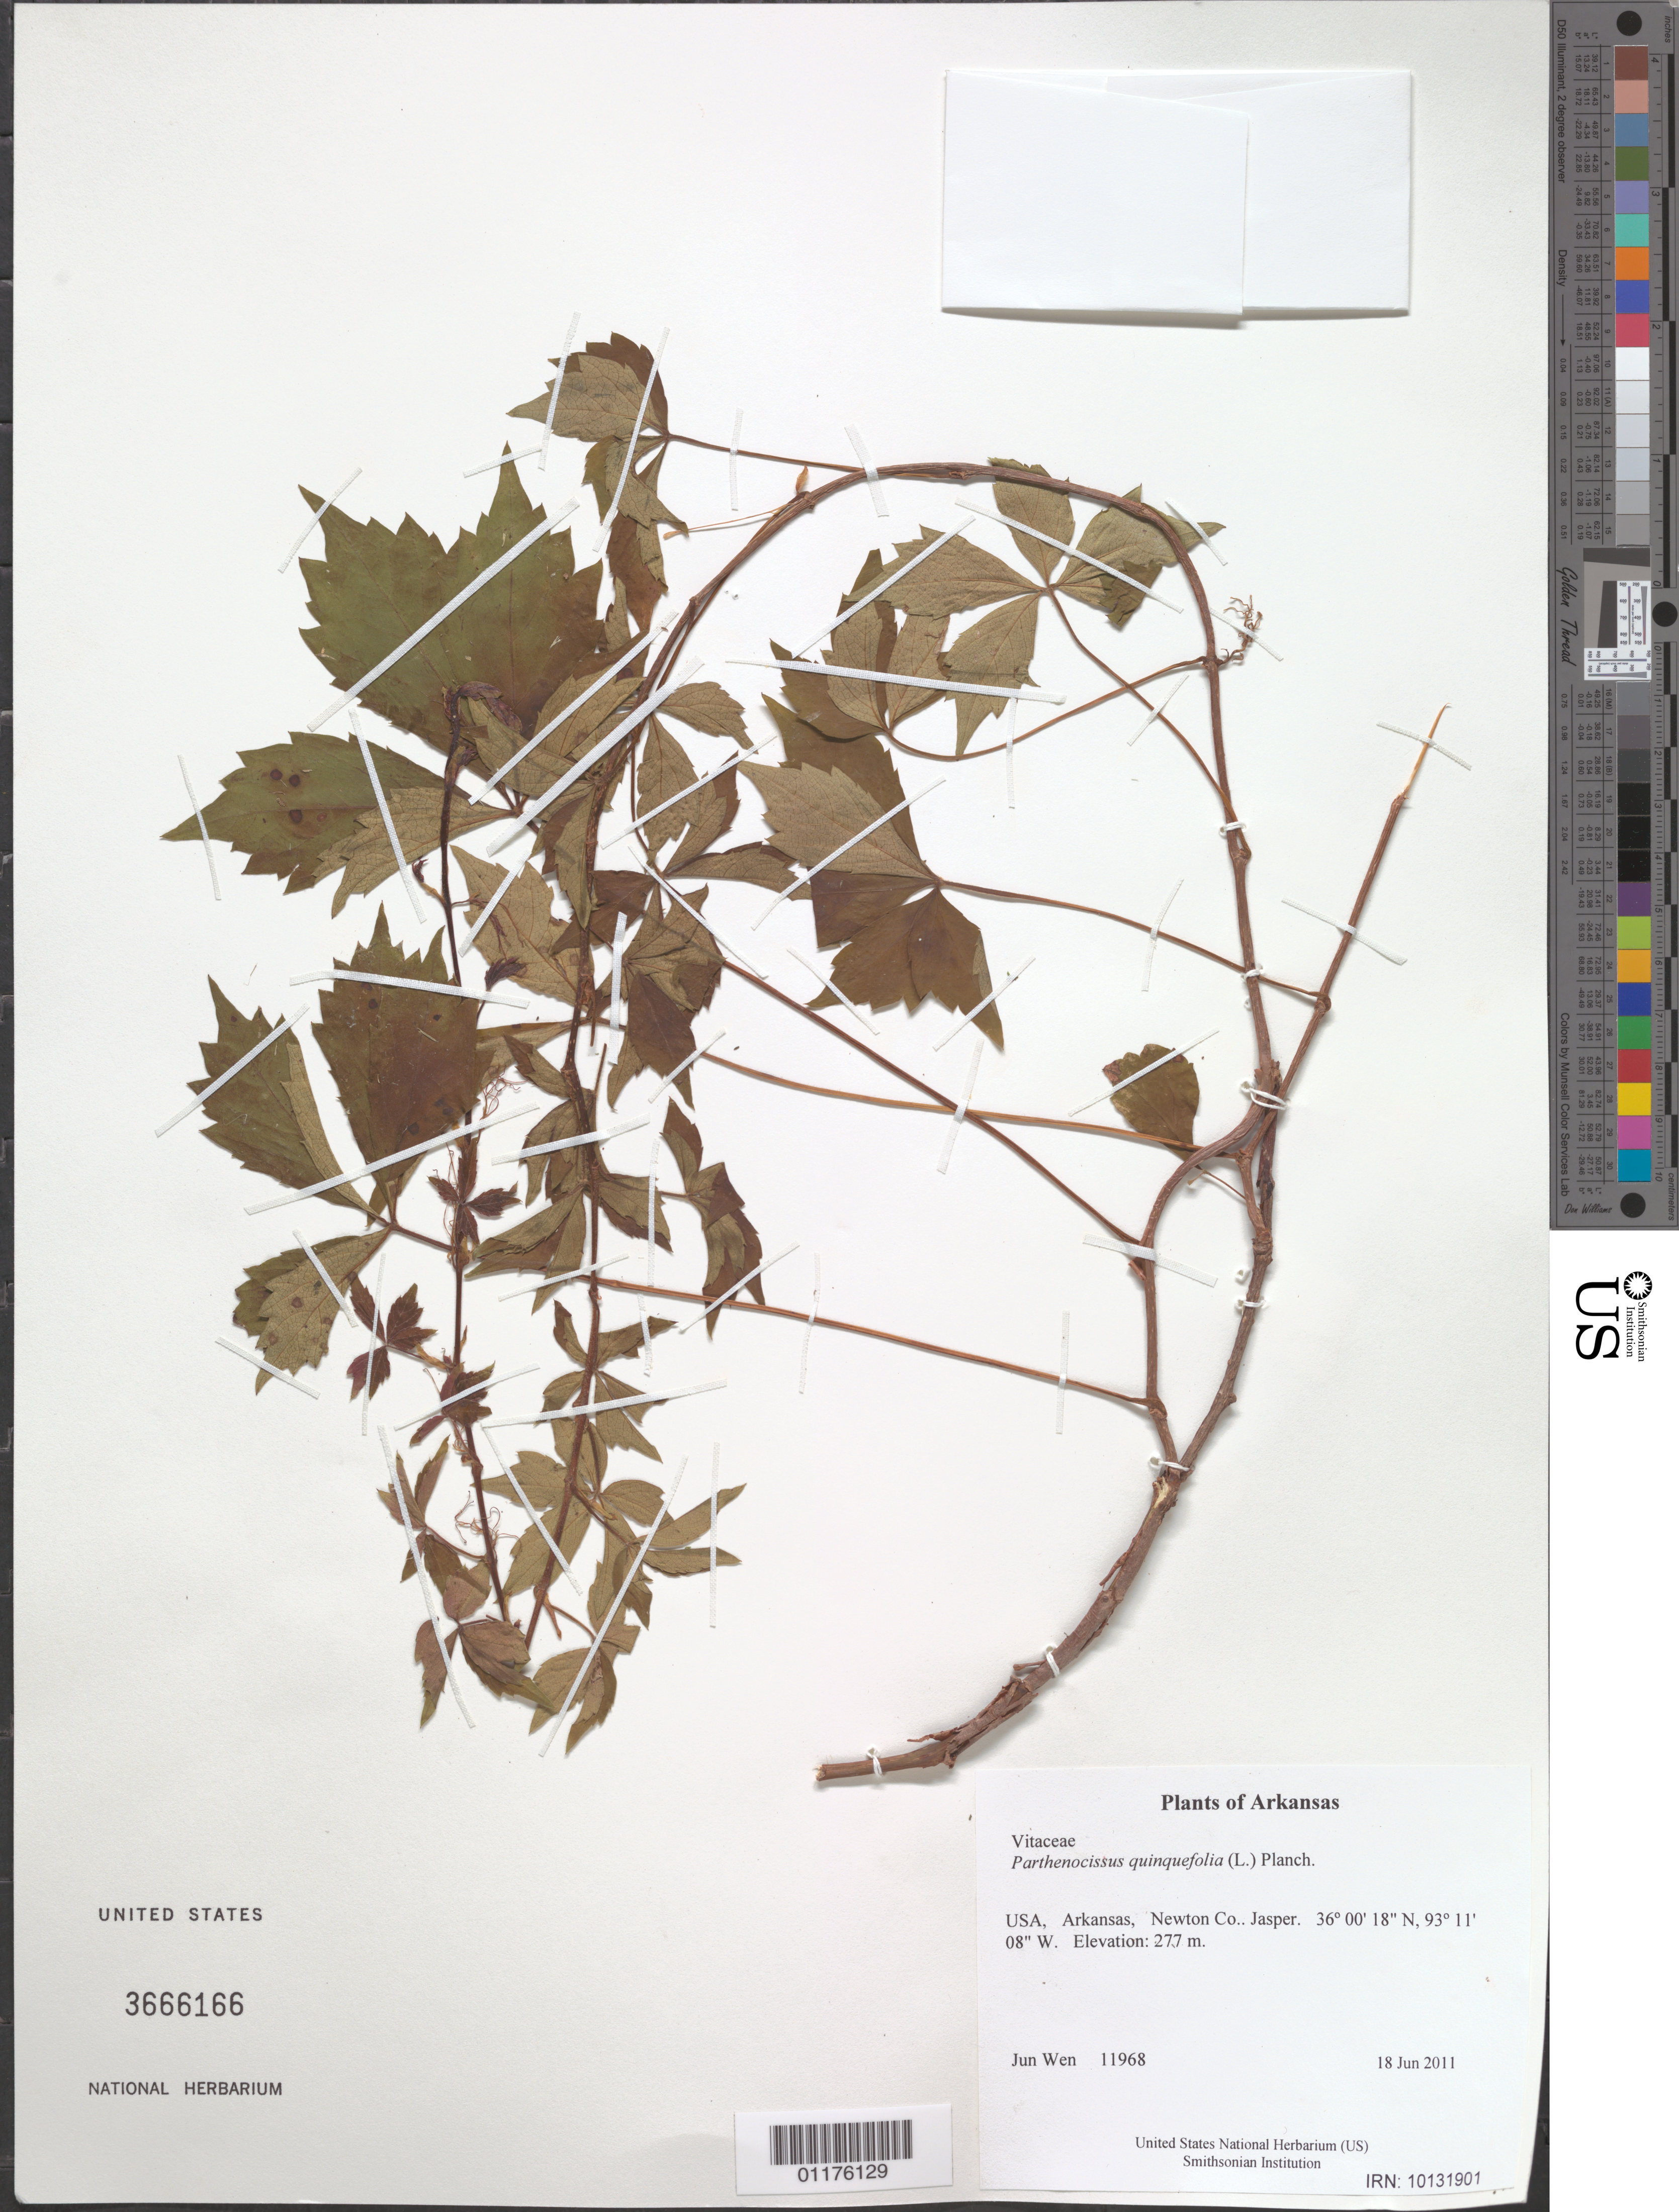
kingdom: Plantae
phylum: Tracheophyta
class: Magnoliopsida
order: Vitales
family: Vitaceae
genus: Parthenocissus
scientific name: Parthenocissus quinquefolia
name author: (L.) Planch.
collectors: J. Wen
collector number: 11968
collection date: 2011-06-18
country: United States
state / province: Arkansas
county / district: Newton Co.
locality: Jasper.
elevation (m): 277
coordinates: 36 00.309 N, 93 11.142 W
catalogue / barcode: US 3666166